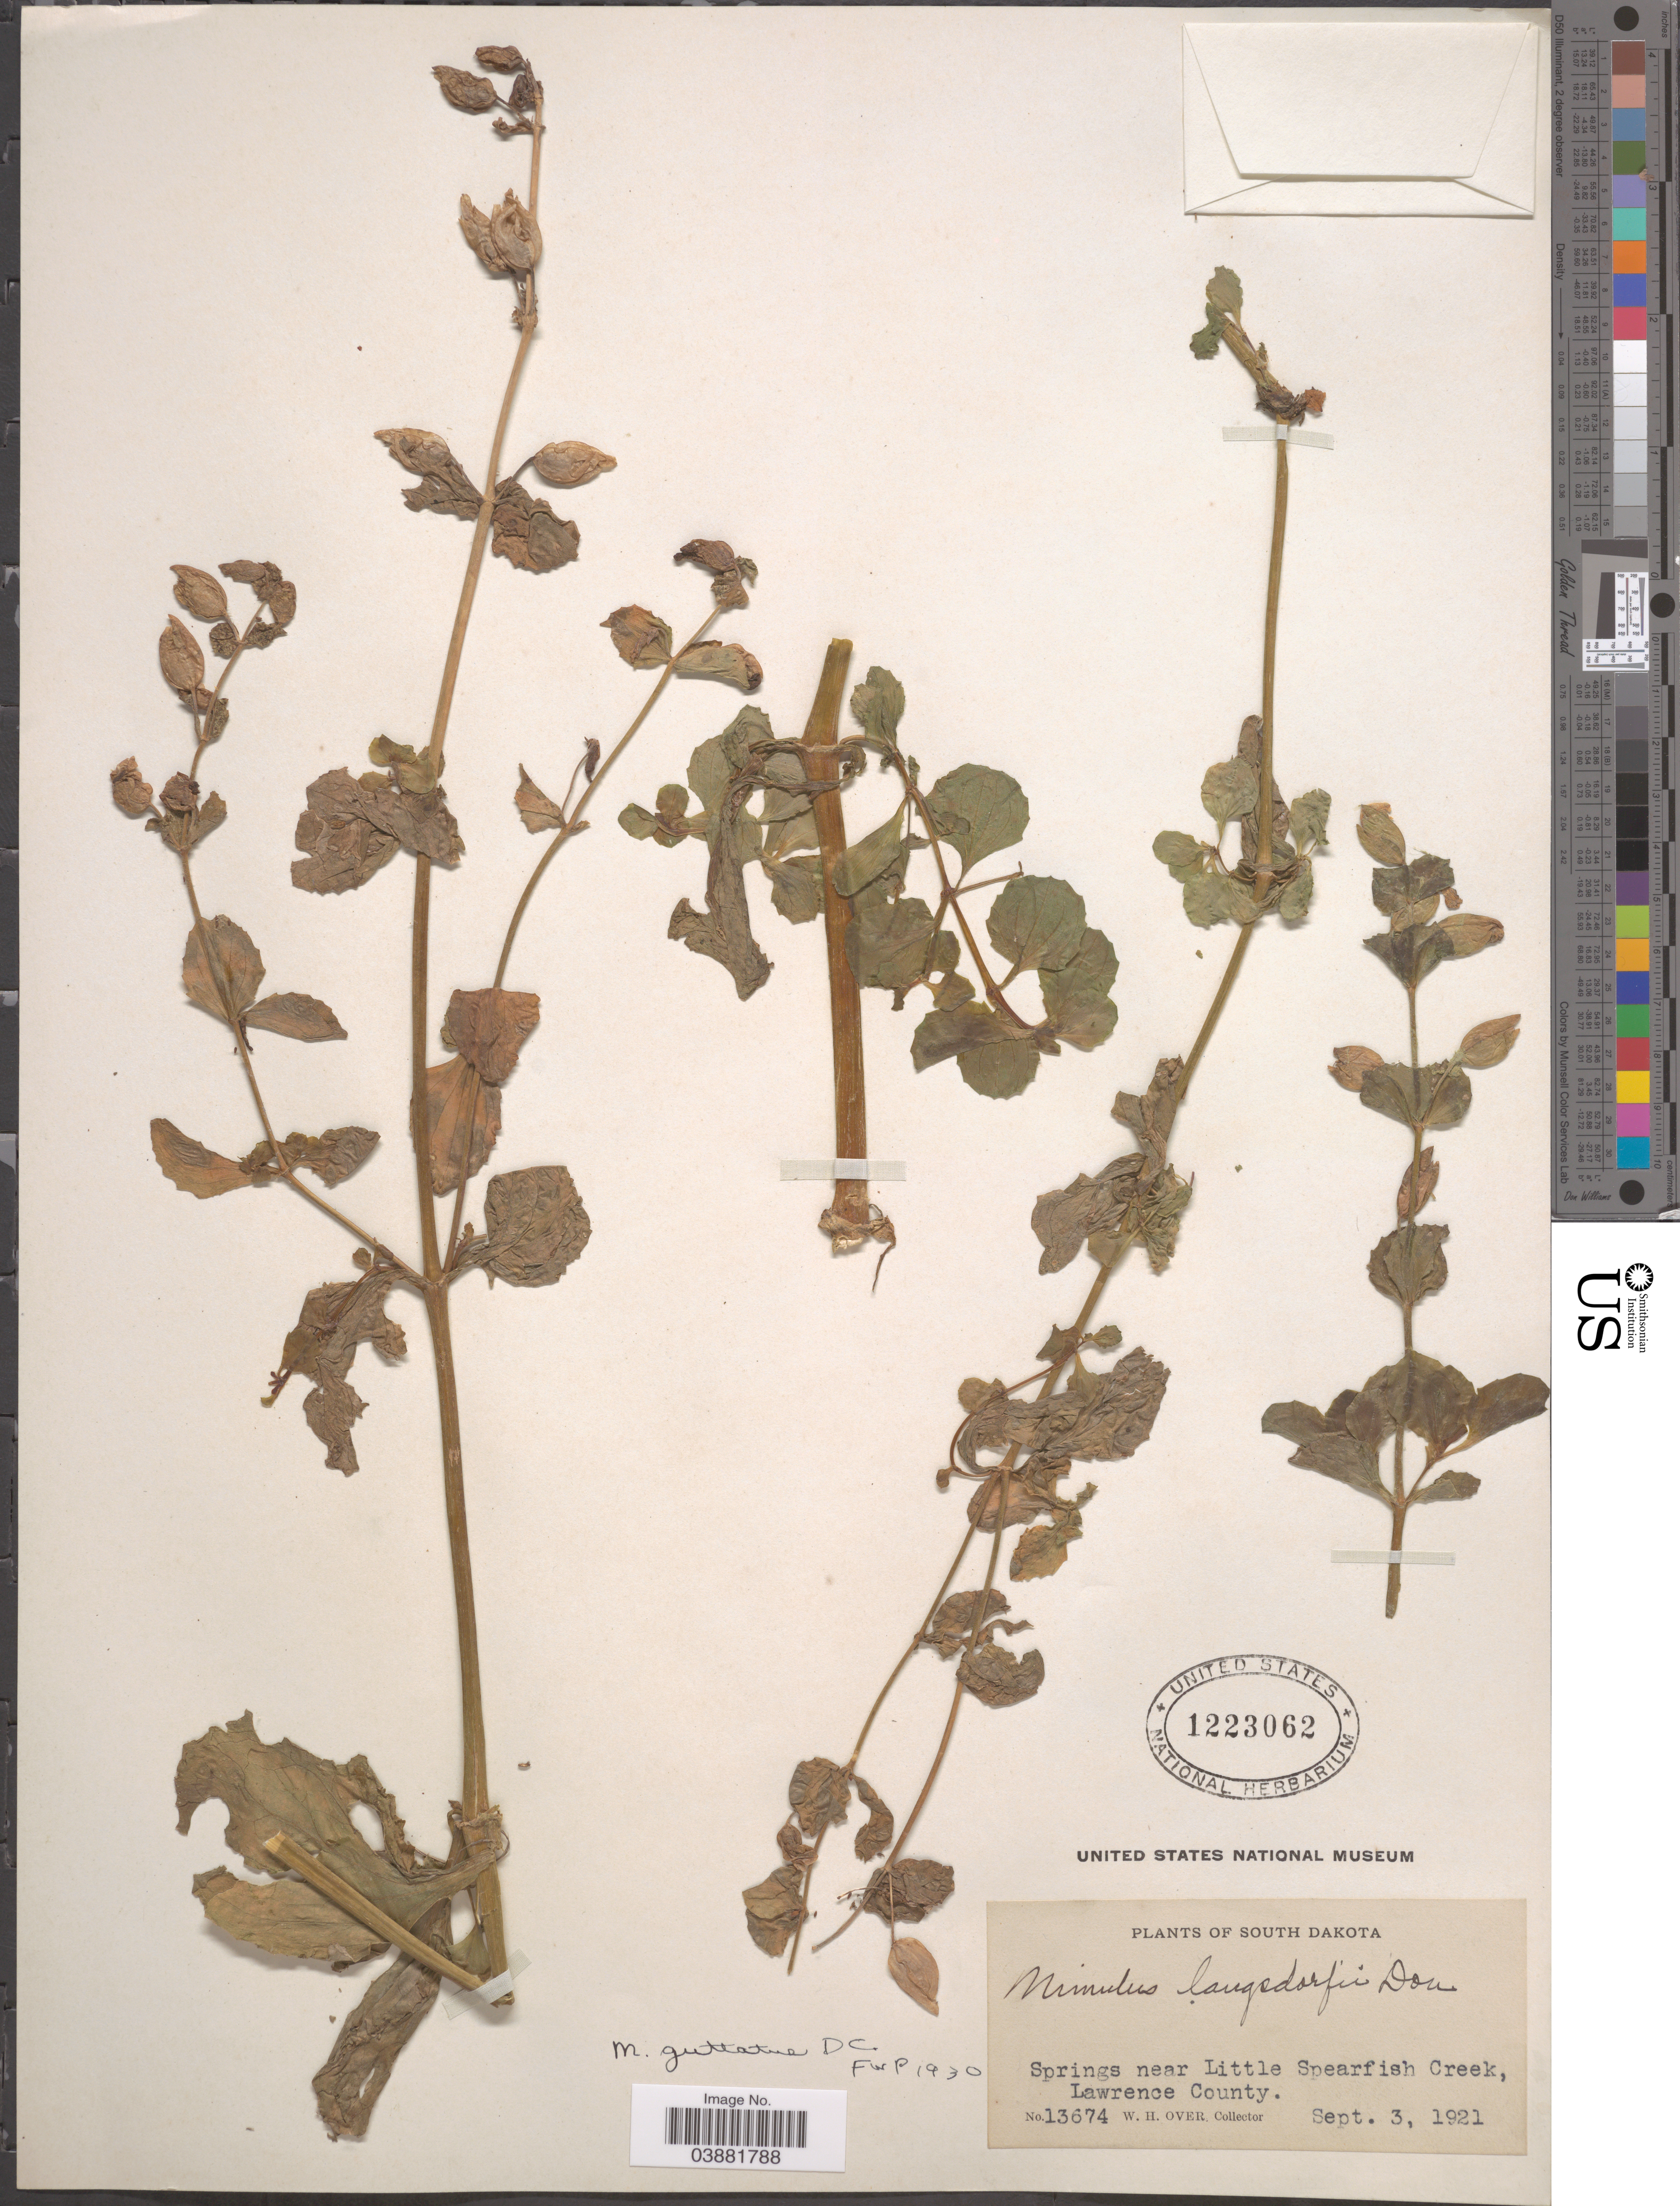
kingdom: Plantae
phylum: Tracheophyta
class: Magnoliopsida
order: Lamiales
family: Phrymaceae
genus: Mimulus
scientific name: Mimulus guttatus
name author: DC.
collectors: W. Over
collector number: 13674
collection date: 1921-09-03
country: United States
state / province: South Dakota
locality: Springs near Little Spearfish Creek, Lawrence County.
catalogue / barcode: US 1223062